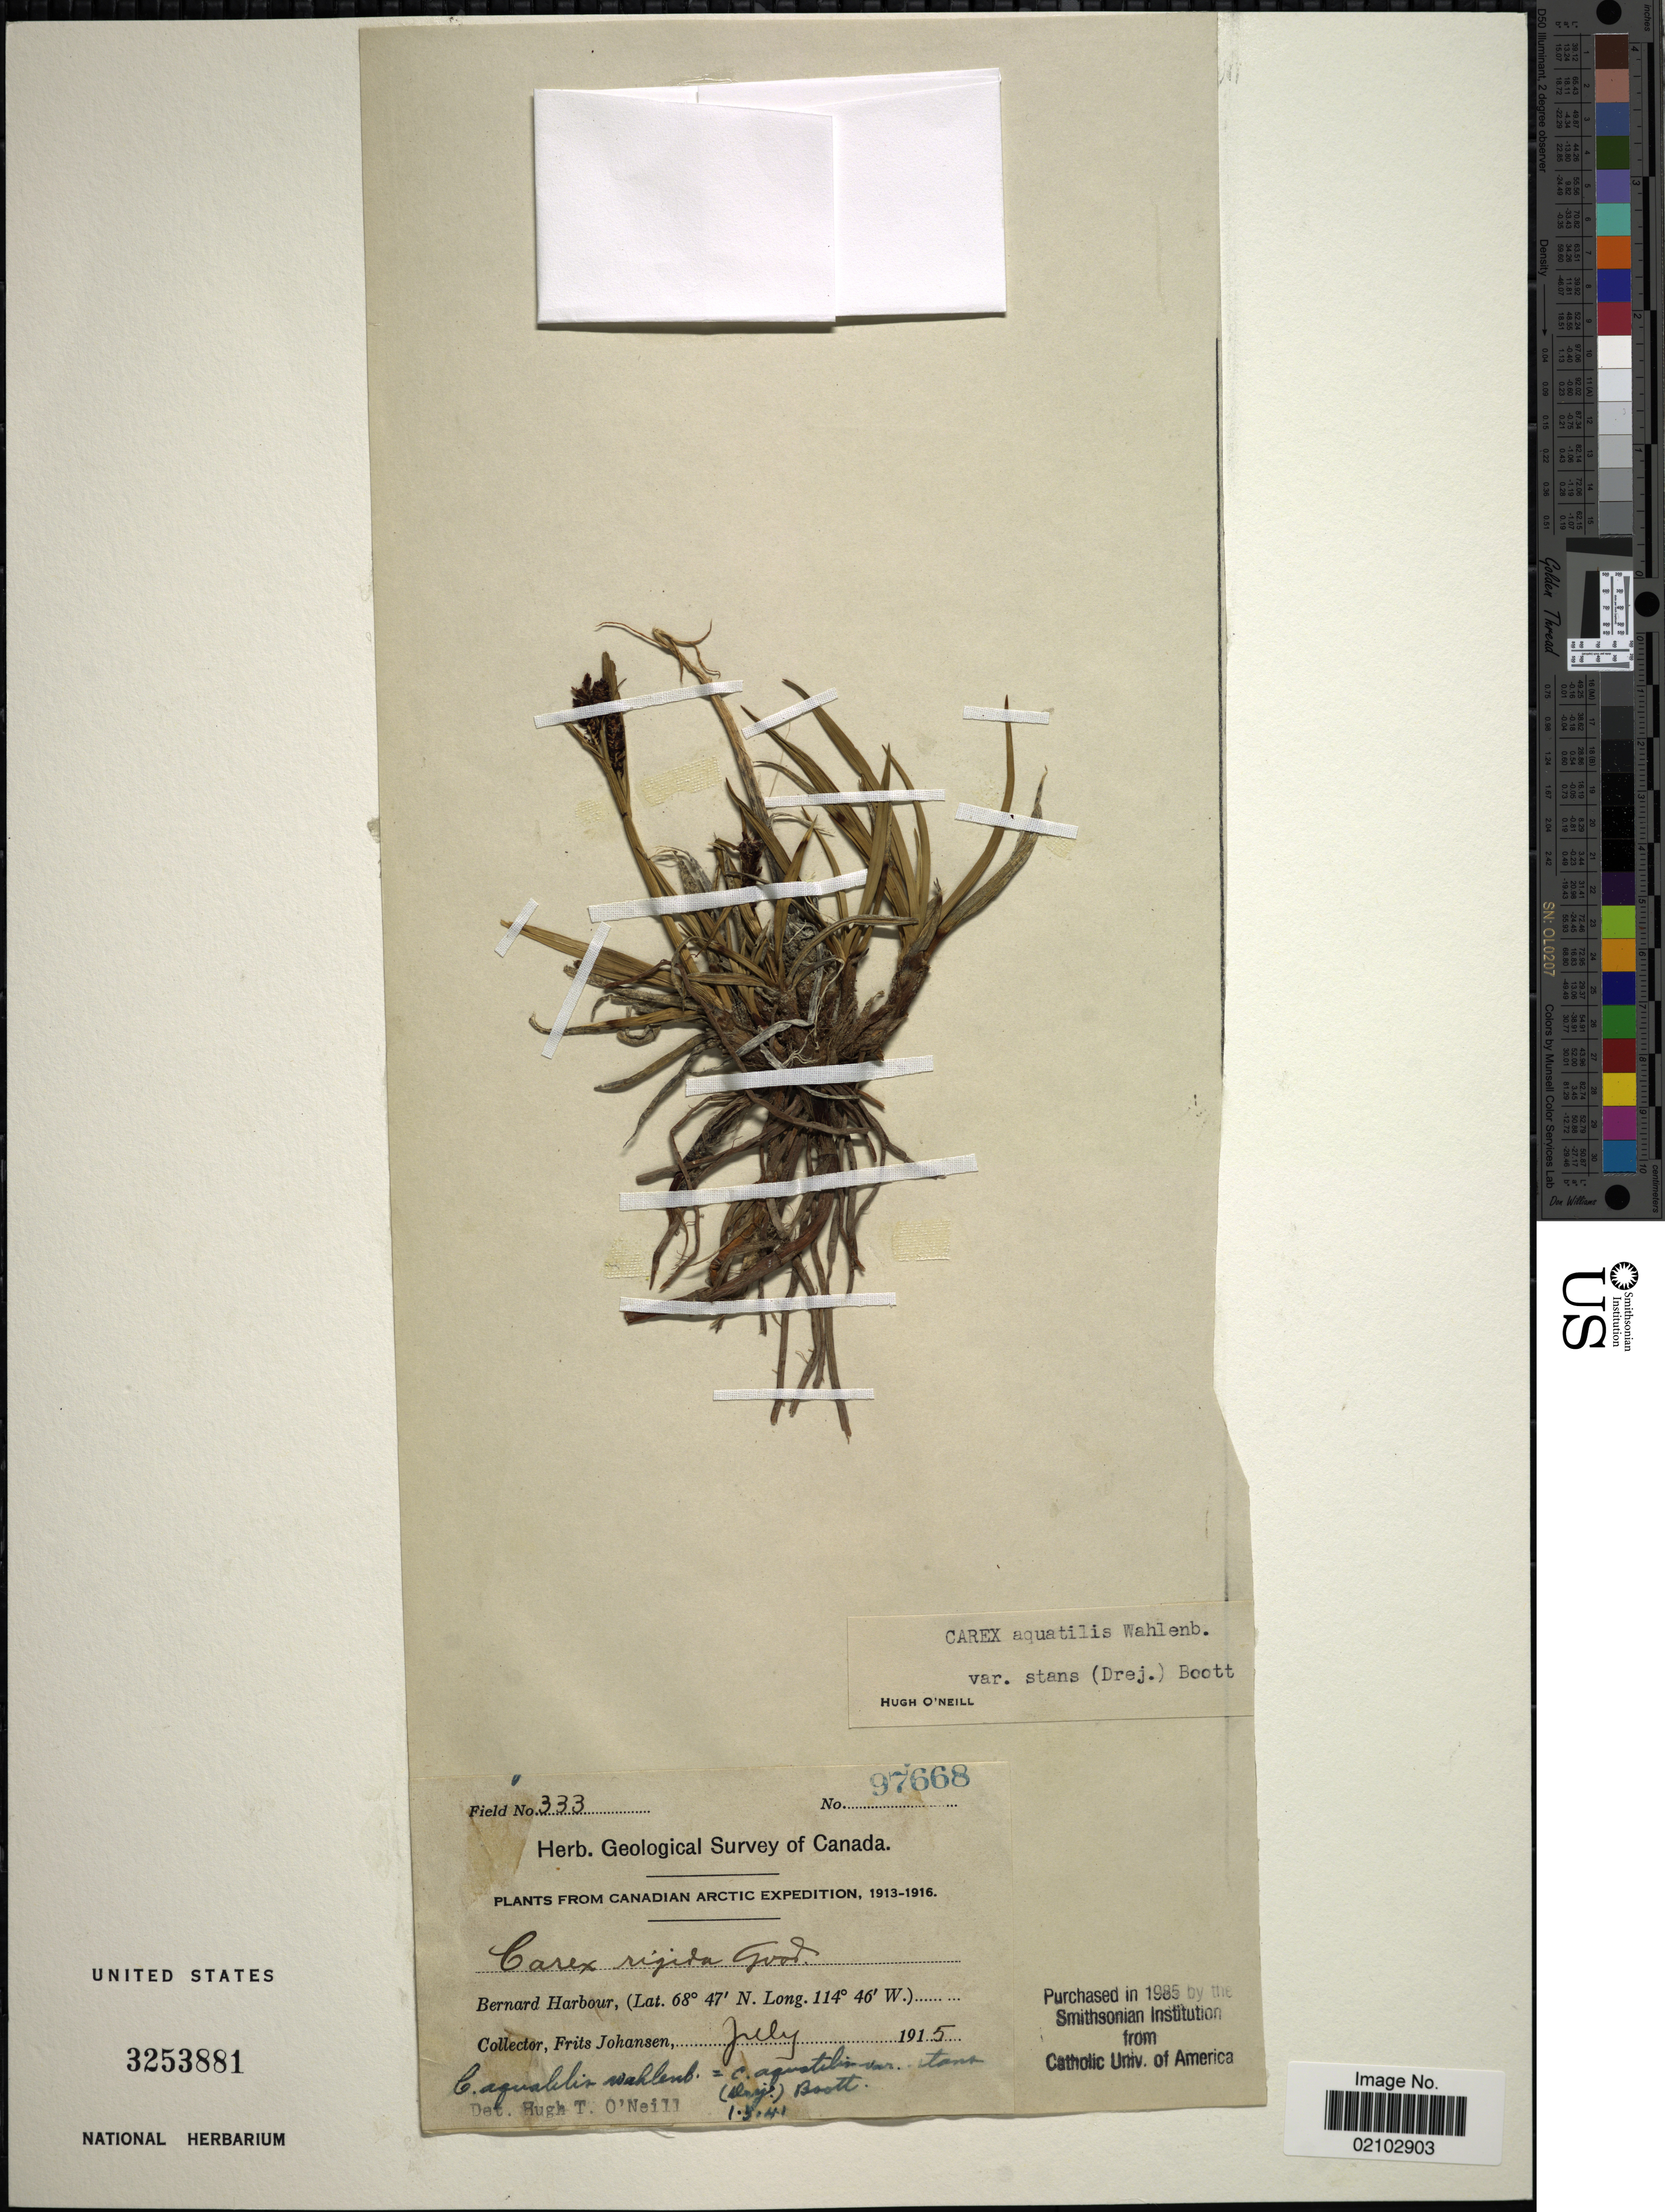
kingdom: Plantae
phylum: Tracheophyta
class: Liliopsida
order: Poales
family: Cyperaceae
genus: Carex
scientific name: Carex aquatilis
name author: Wahlenb.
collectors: F. Johansen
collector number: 97668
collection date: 1915-07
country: Canada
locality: Canadian Arctic, Bernard Harbour.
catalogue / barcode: US 3253881